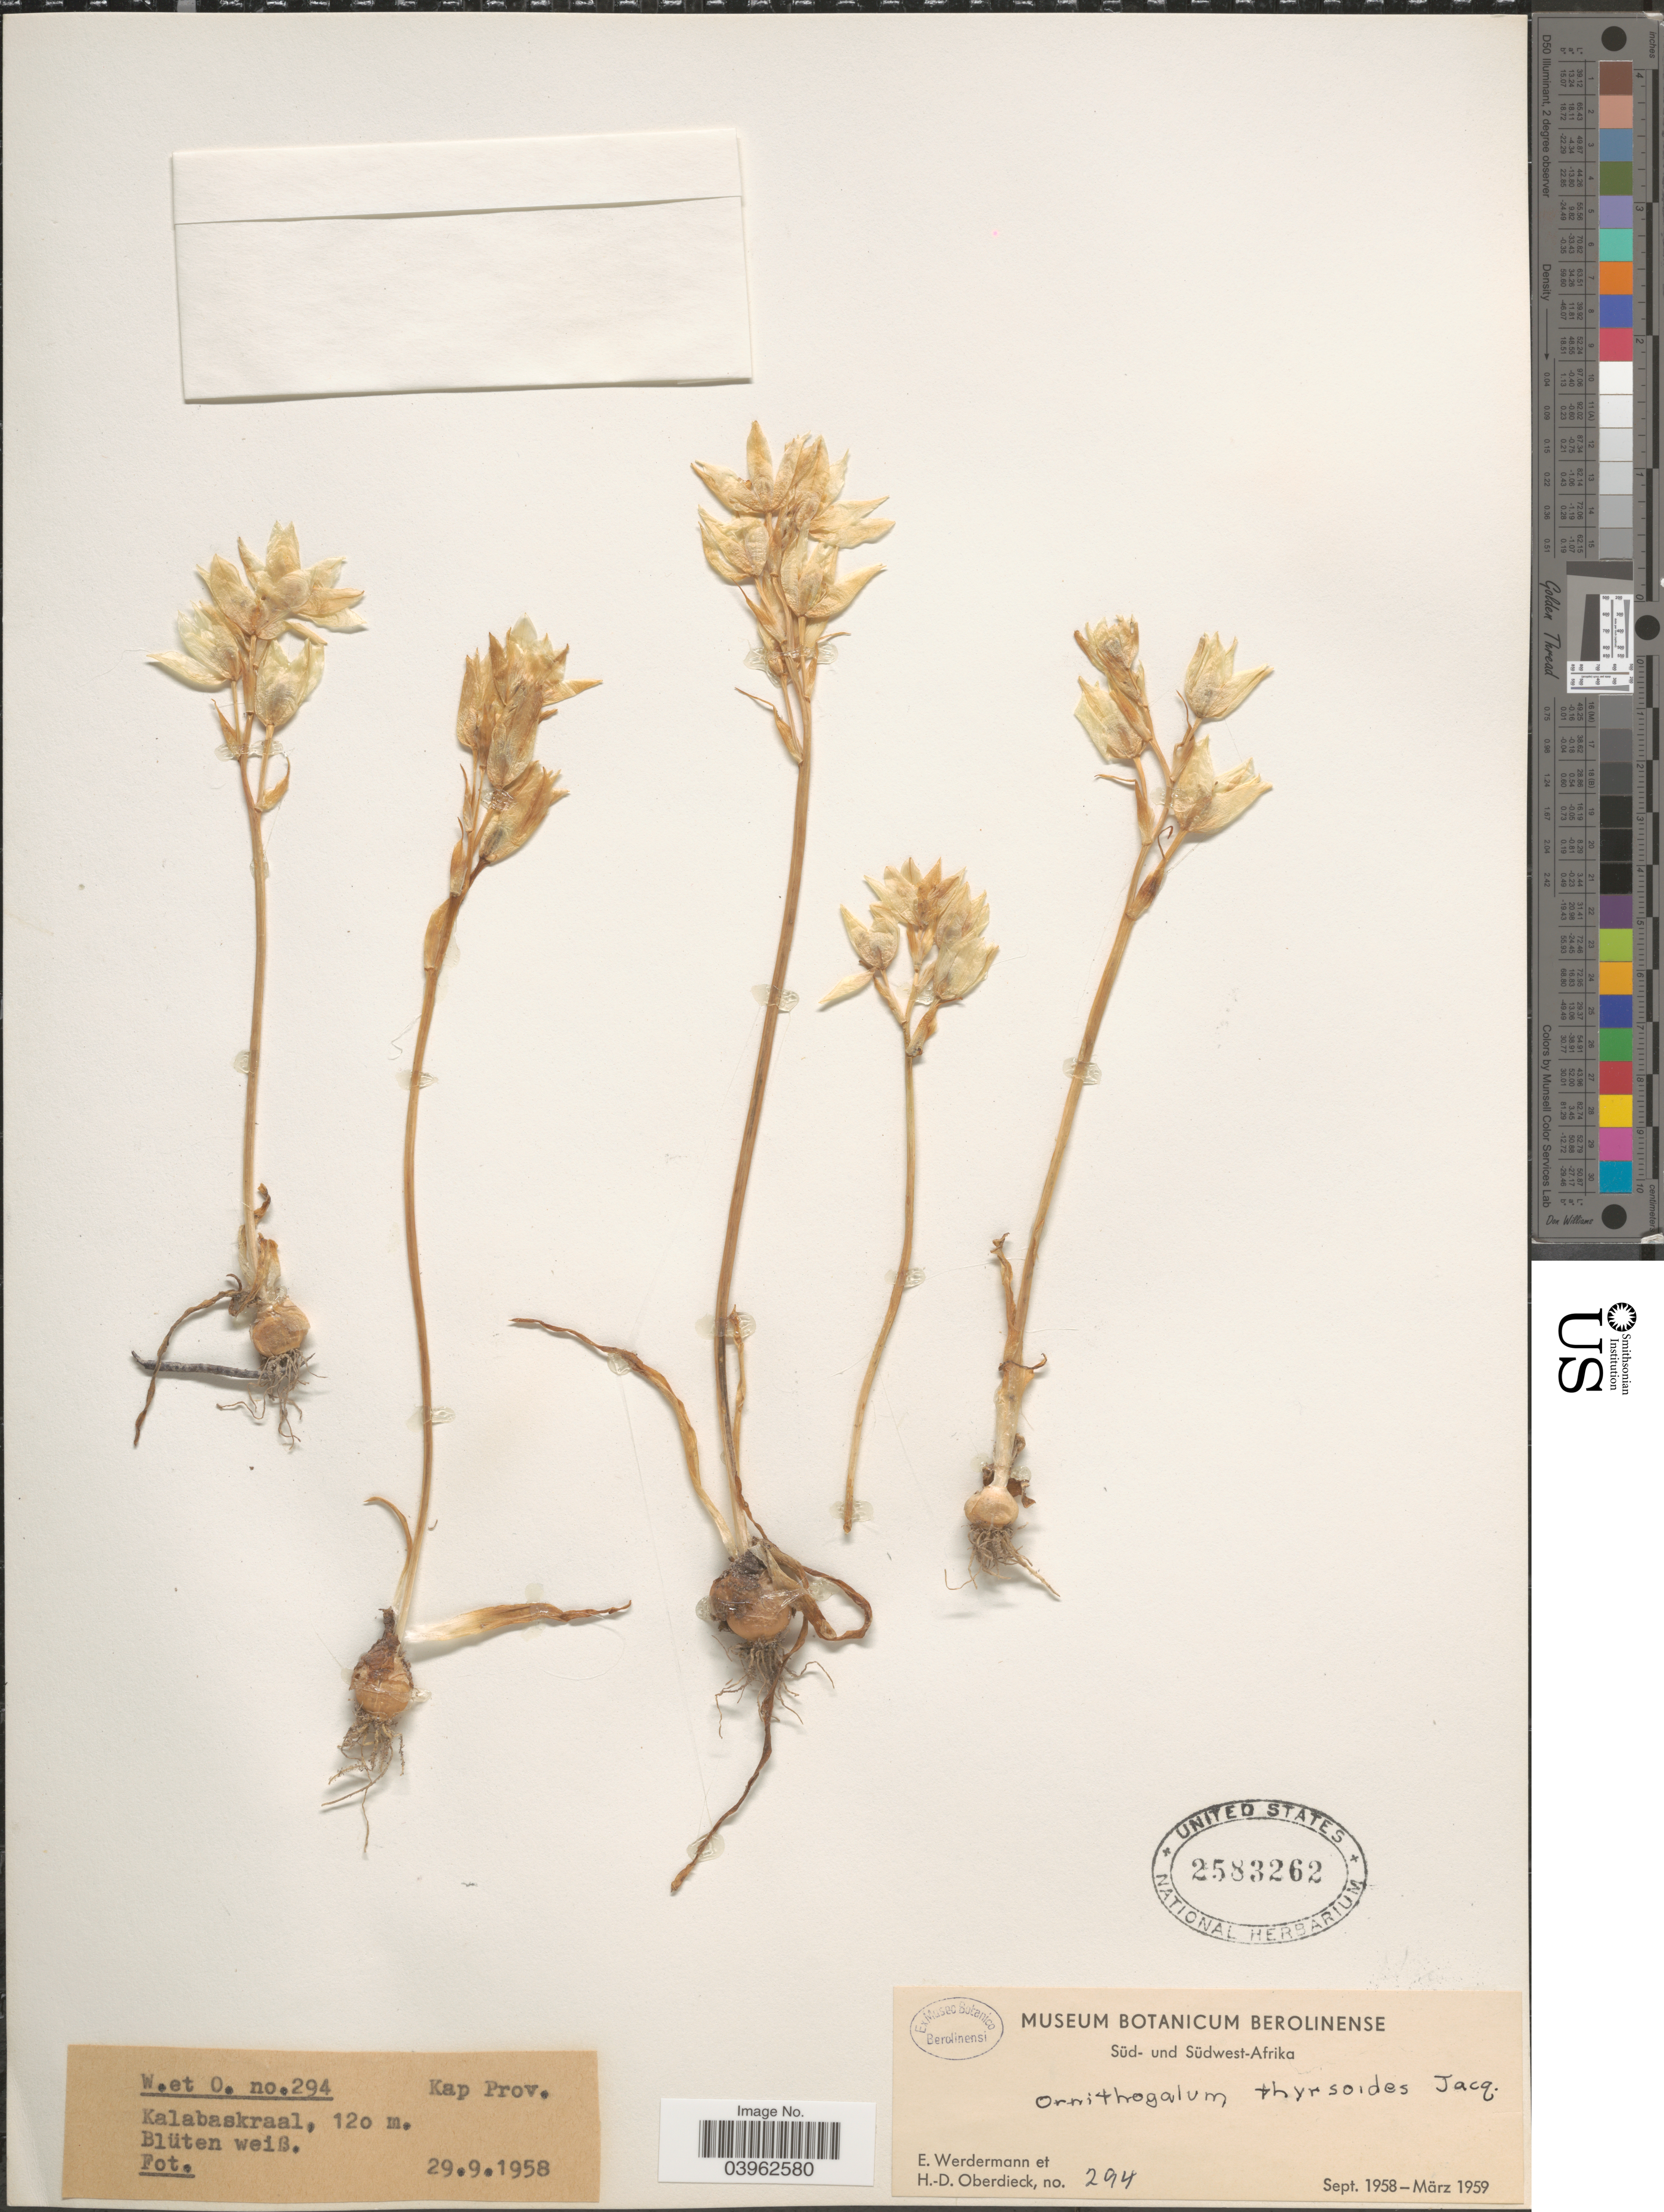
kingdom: Plantae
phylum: Tracheophyta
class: Liliopsida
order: Asparagales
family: Asparagaceae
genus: Ornithogalum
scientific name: Ornithogalum thyrsoides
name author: Jacq.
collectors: E. Werdermann & H. Oberdieck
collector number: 294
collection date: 1958-09-29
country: South Africa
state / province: Western Cape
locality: Kap Prov. Kalabaskraal.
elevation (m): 120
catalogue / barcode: US 2583262